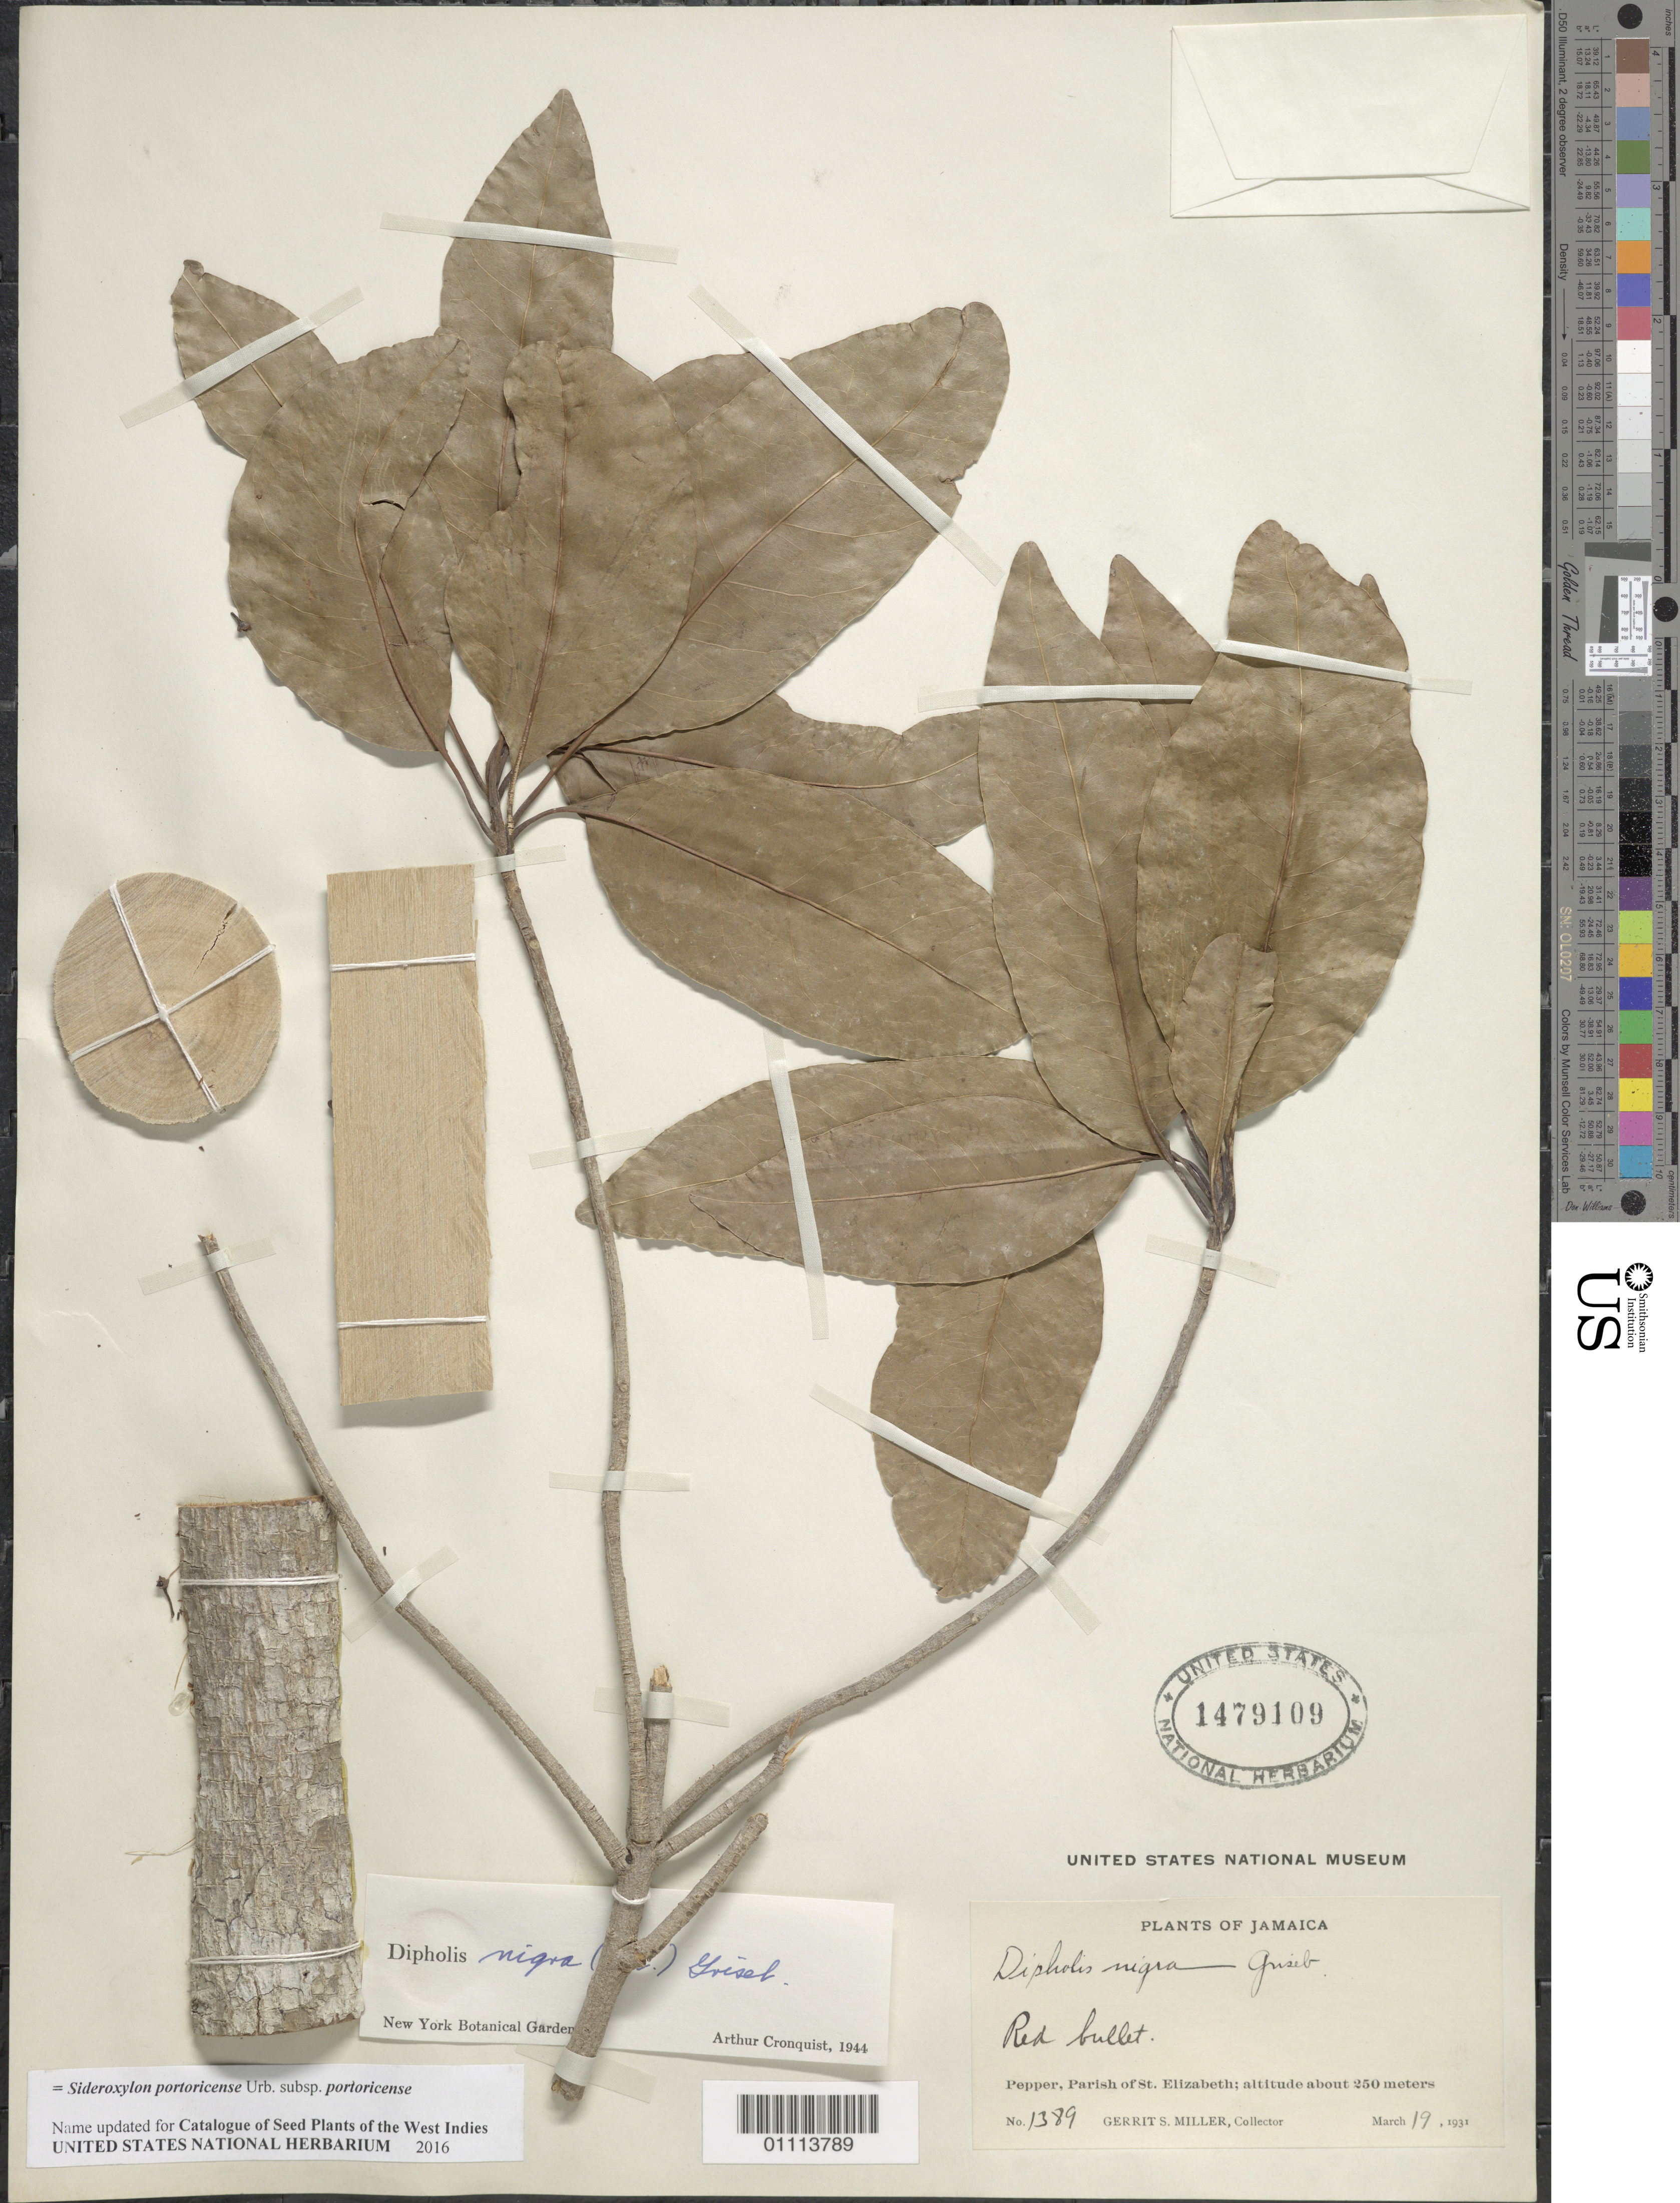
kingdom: Plantae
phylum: Tracheophyta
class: Magnoliopsida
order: Ericales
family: Sapotaceae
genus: Dipholis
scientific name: Dipholis nigra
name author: (Sw.) Griseb.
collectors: G. S. Miller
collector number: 1389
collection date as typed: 19 Mar 1931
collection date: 1931-03-19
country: Jamaica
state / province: Saint Elizabeth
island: Jamaica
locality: Pepper, Parish of St. Elizabeth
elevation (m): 250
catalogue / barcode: US 1479109